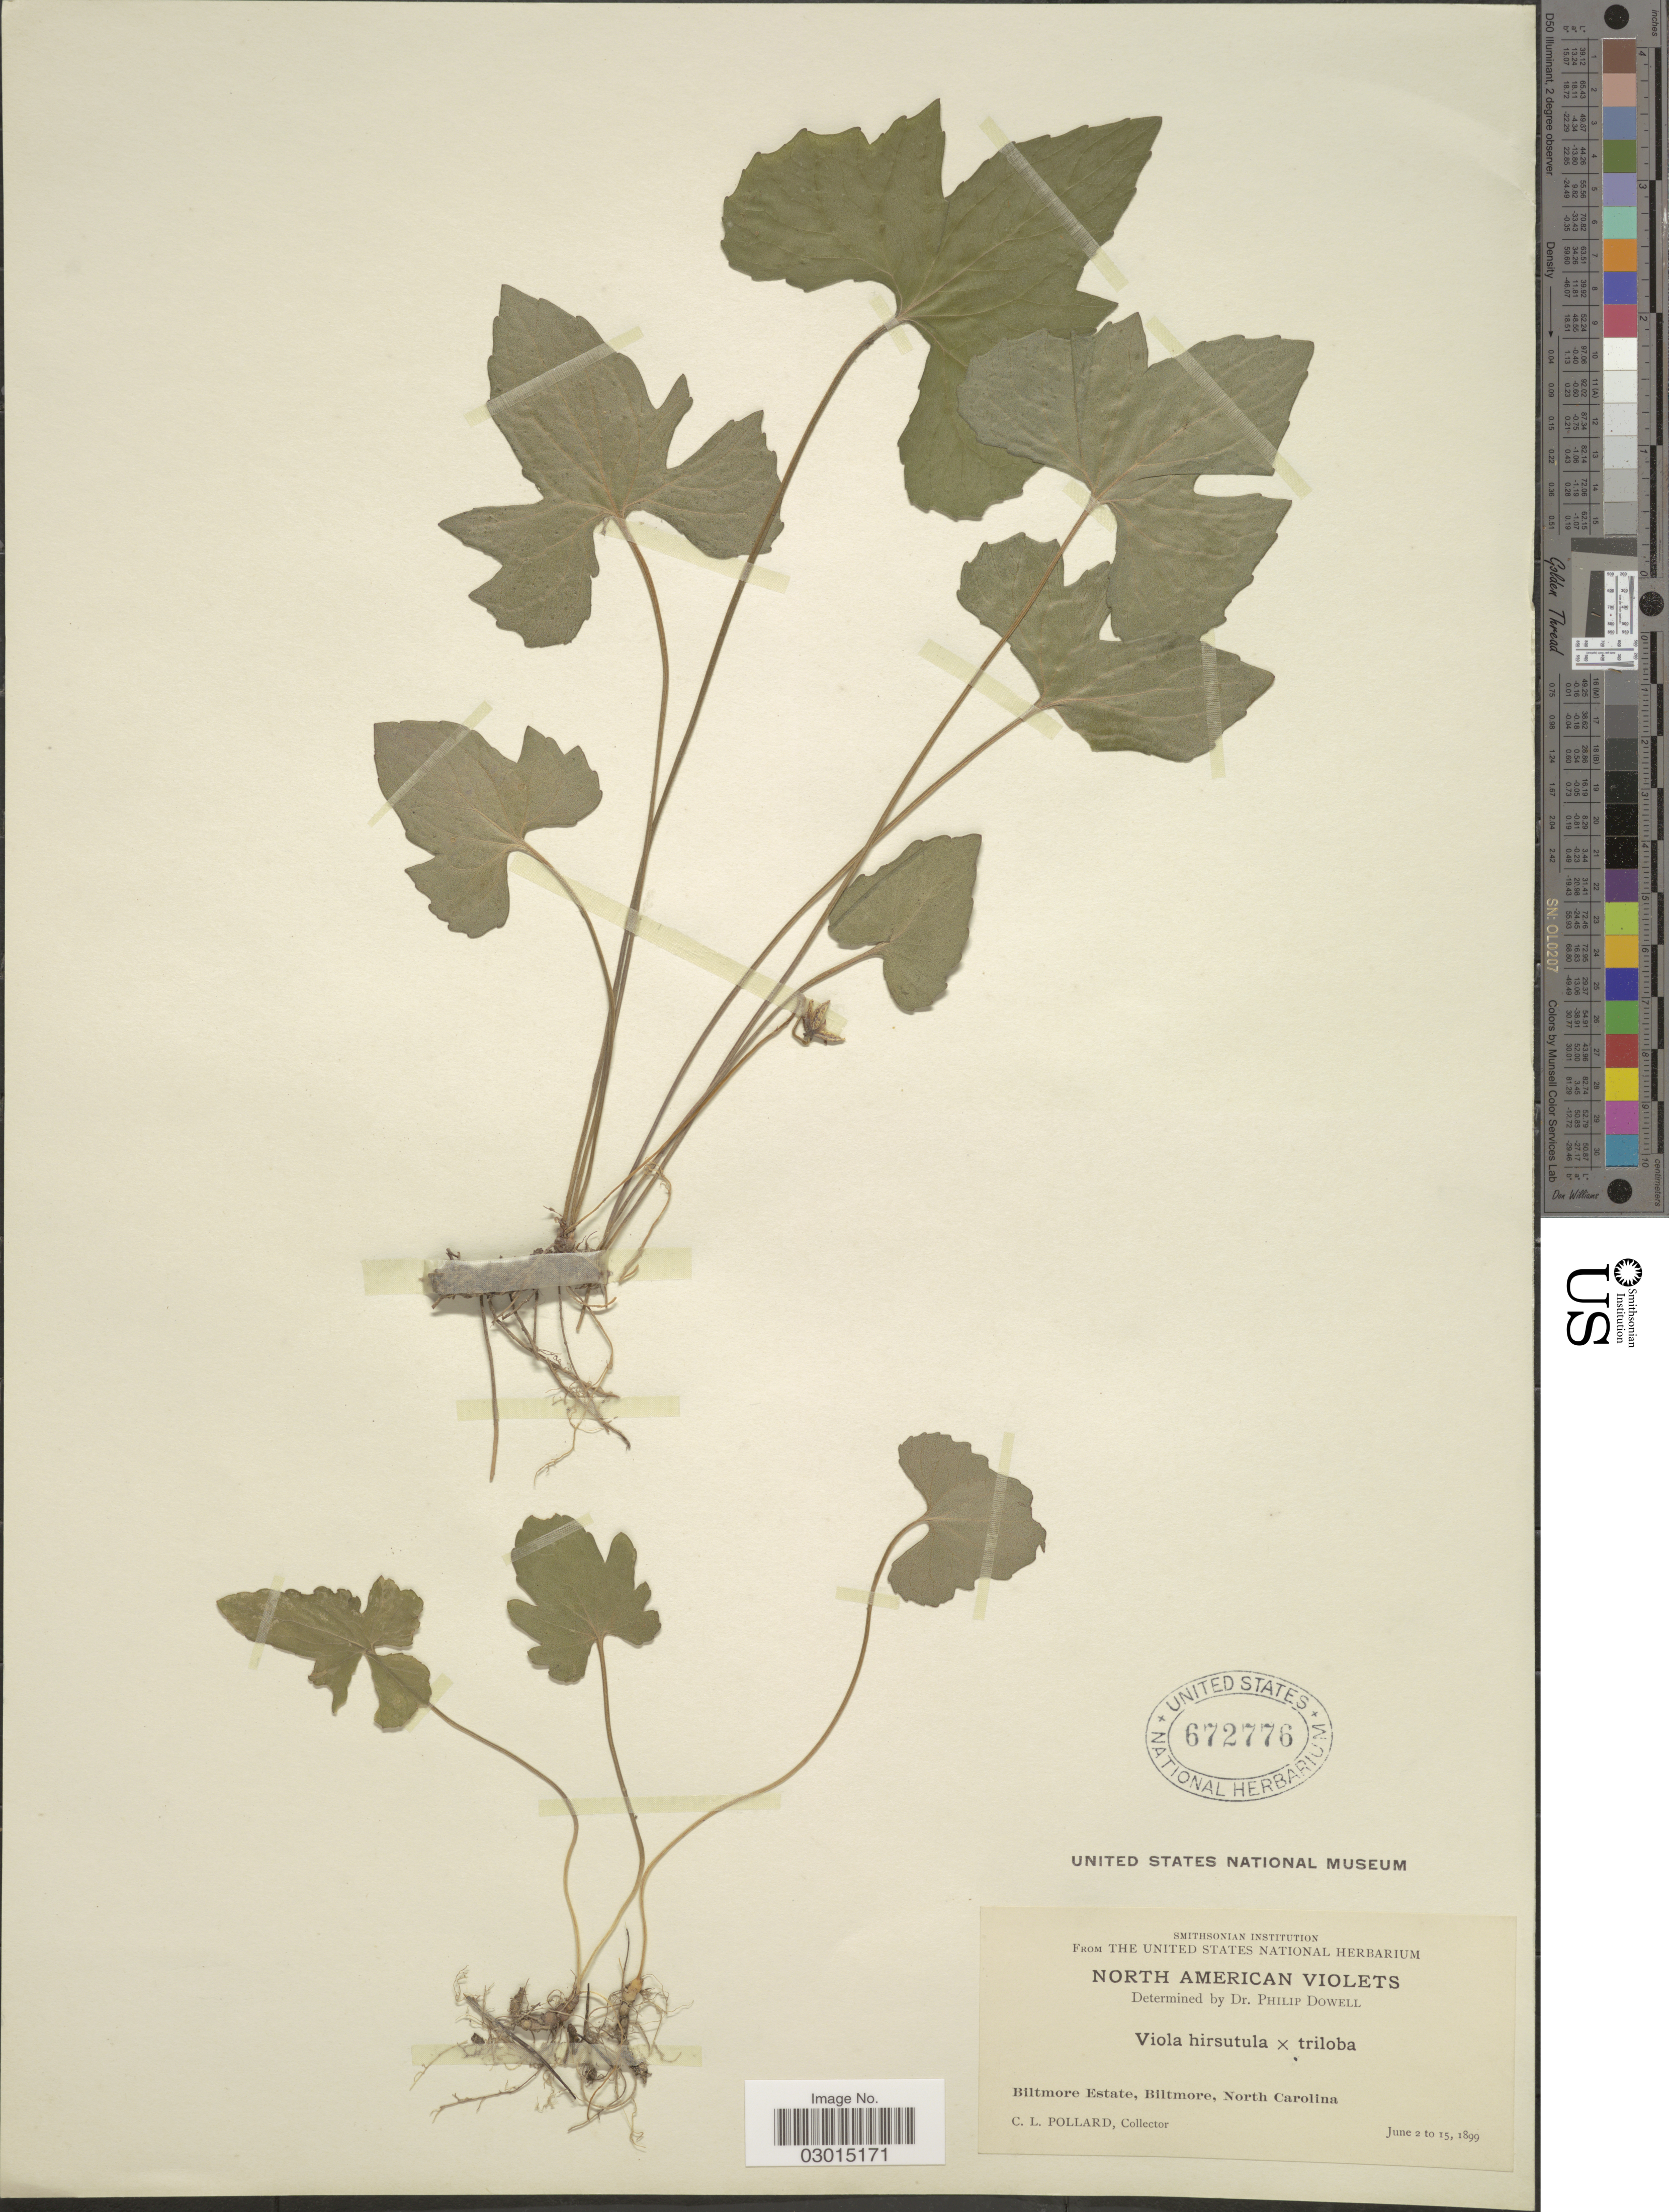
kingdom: Plantae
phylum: Tracheophyta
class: Magnoliopsida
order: Malpighiales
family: Violaceae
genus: Viola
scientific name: Viola hirsutula x V. triloba Schwein.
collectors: C. L. Pollard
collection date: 1899-06-02/1899-06-15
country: United States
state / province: North Carolina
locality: Biltmore Estate, Biltmore.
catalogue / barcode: US 672776